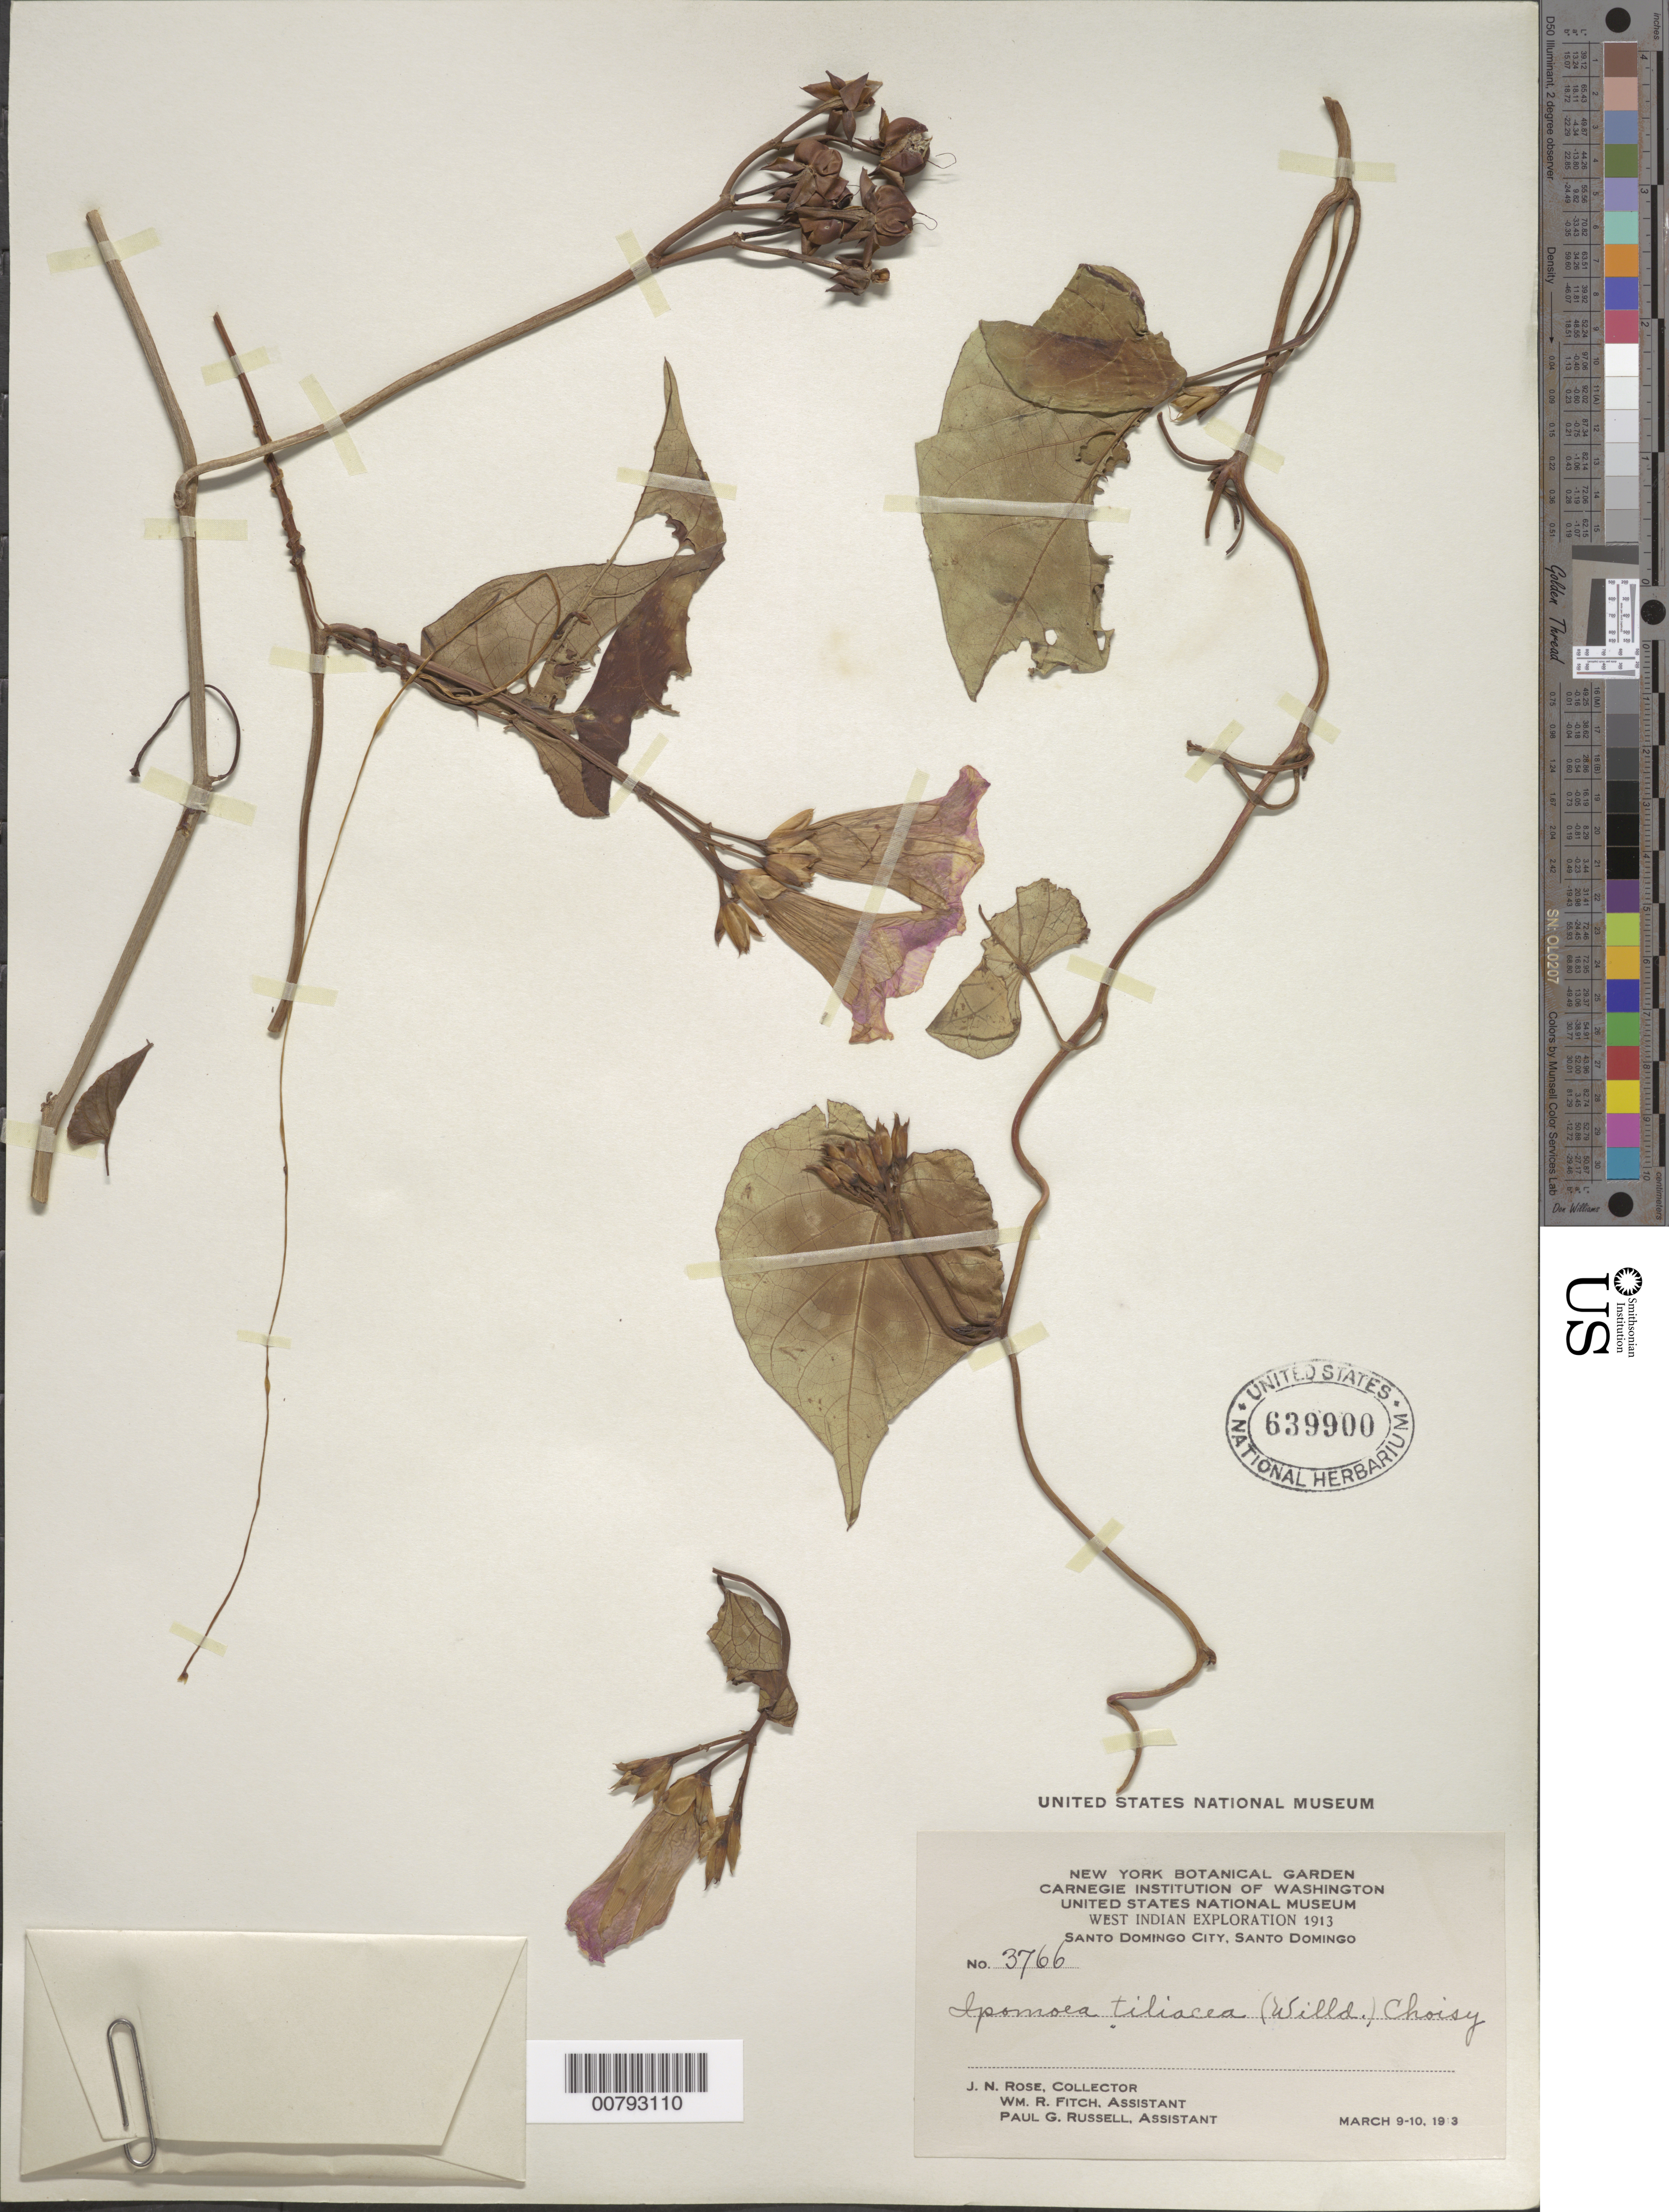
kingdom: Plantae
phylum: Tracheophyta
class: Magnoliopsida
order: Solanales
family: Convolvulaceae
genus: Ipomoea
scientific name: Ipomoea tiliacea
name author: (Willd.) Choisy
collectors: J. N. Rose, W. R. Fitch & P. G. Russell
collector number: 3766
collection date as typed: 09 Mar 1913 to 10 Mar 1913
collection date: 1913-03-09/1913-03-10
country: Dominican Republic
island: Hispaniola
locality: Santo Domingo City.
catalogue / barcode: US 639900